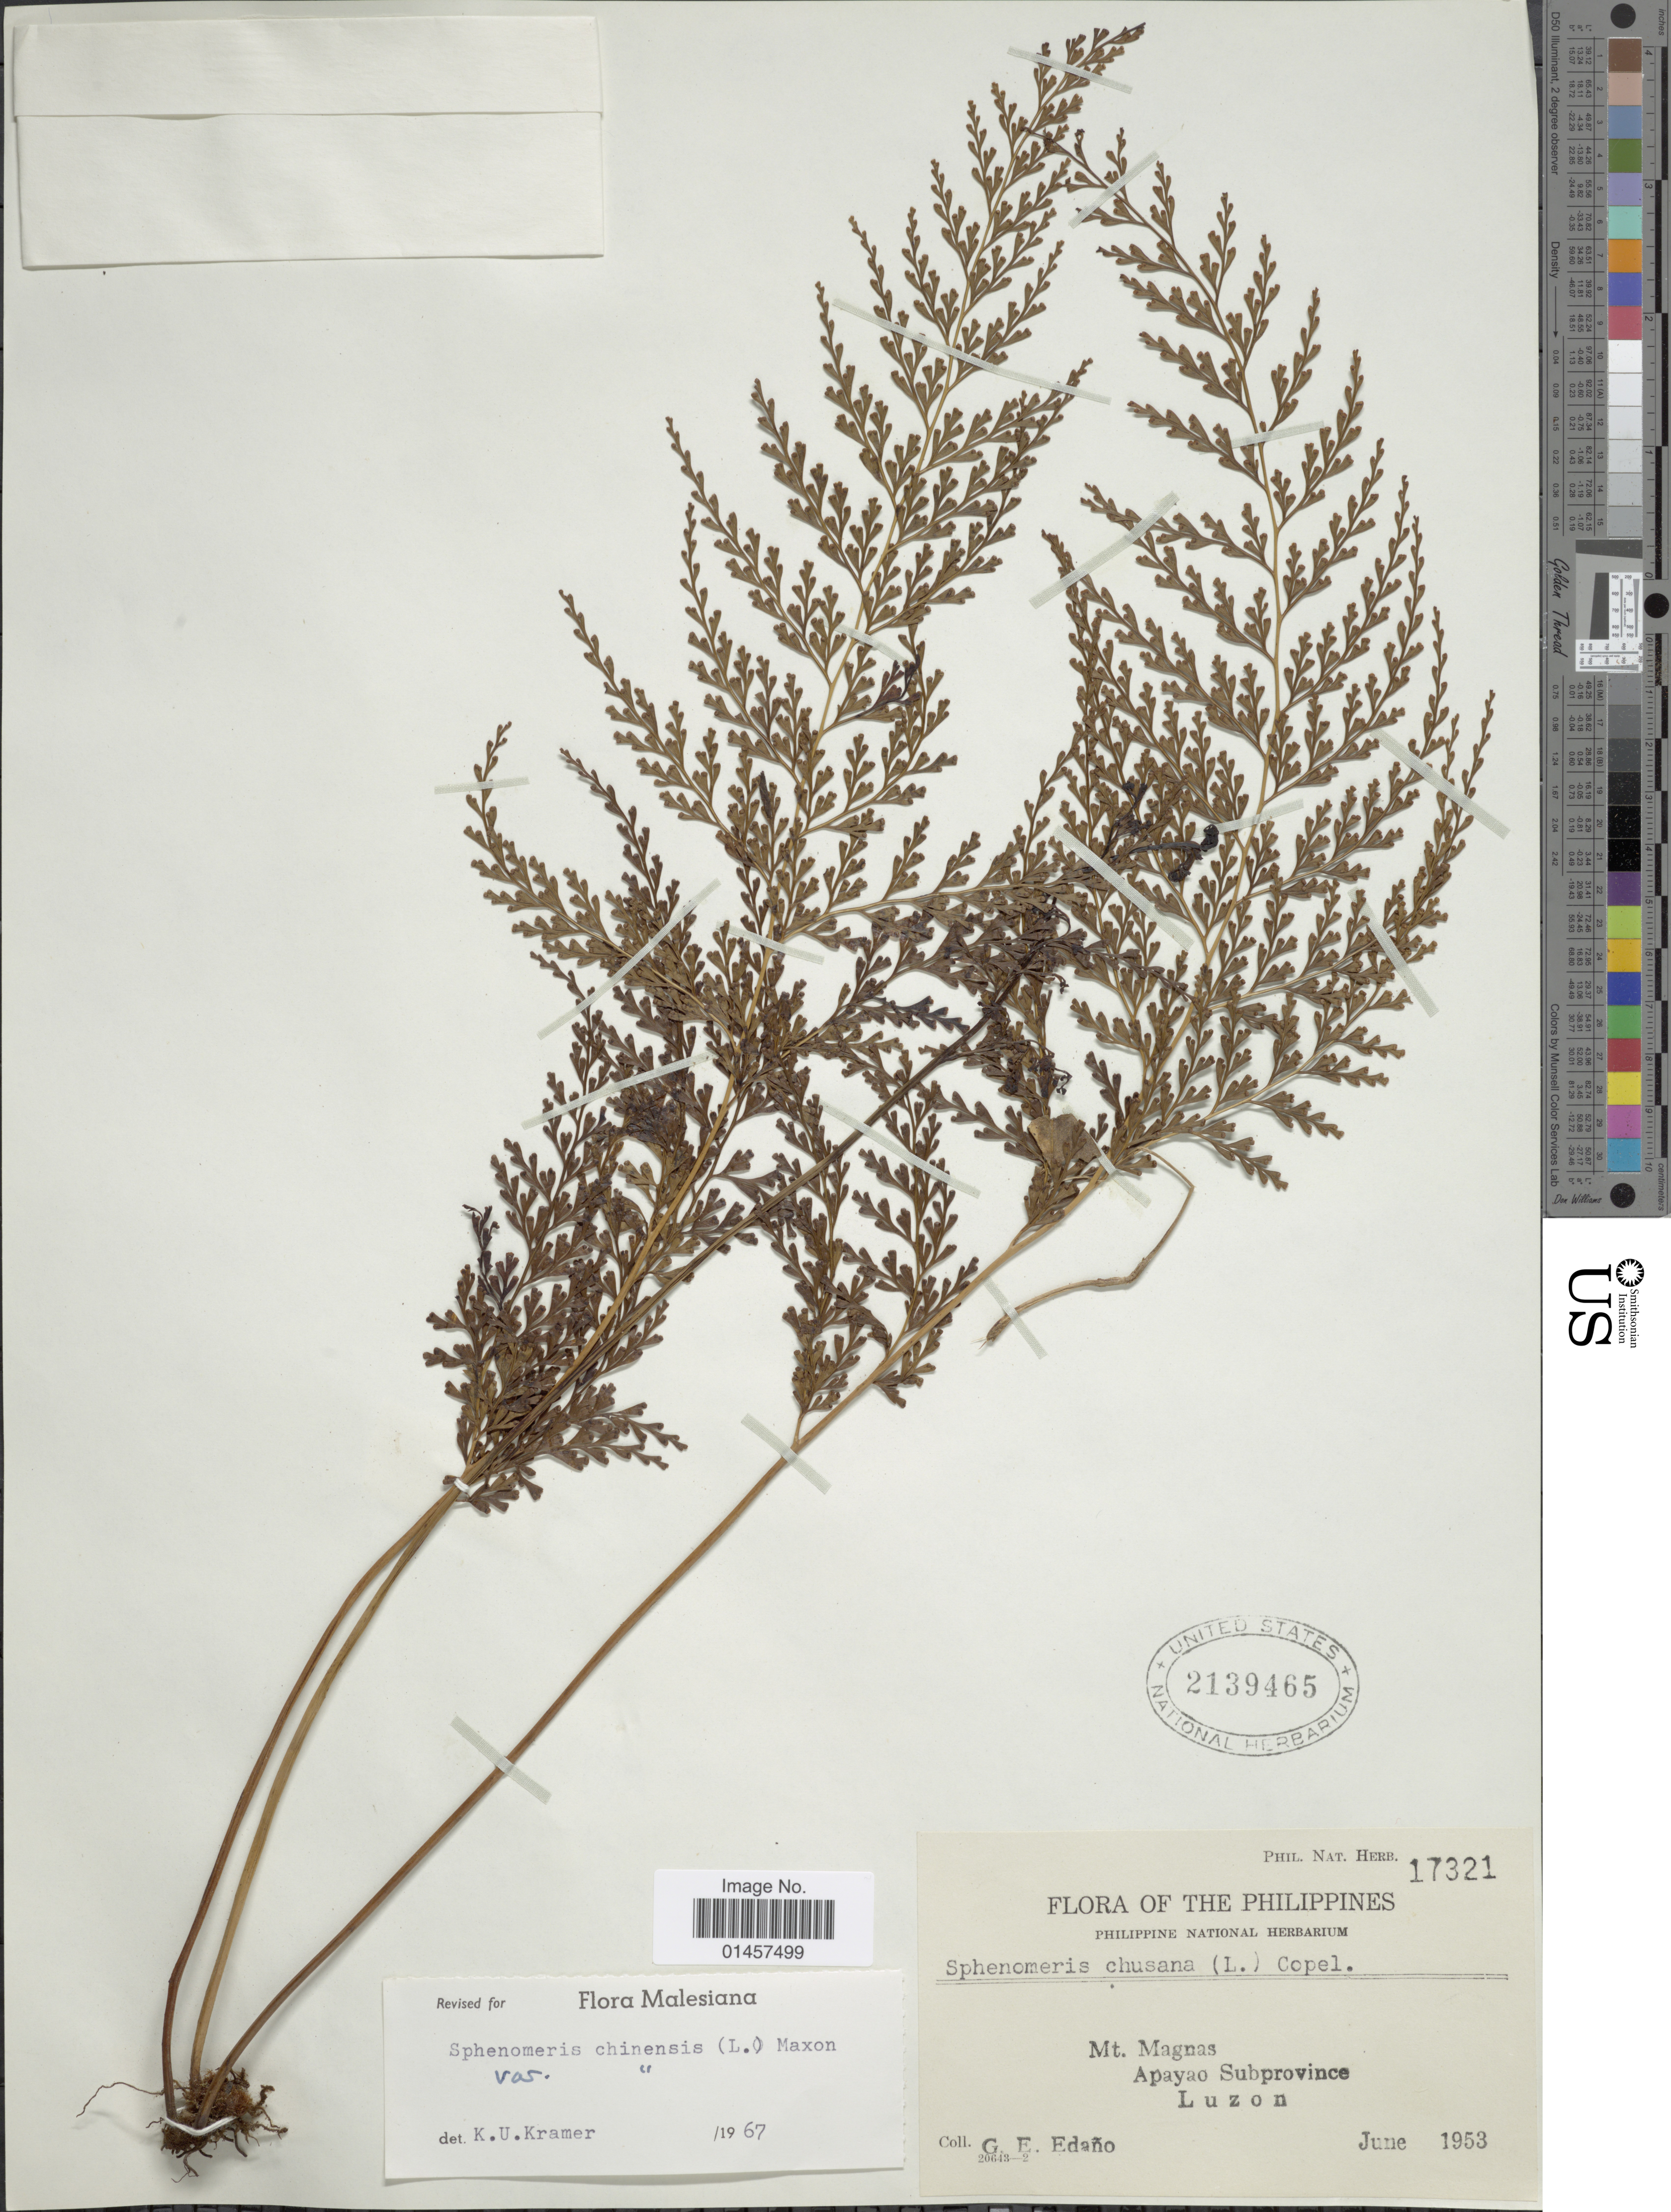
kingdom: Plantae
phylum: Tracheophyta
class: Polypodiopsida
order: Polypodiales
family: Lindsaeaceae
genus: Sphenomeris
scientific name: Sphenomeris chinensis var. chinensis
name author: (L.) Maxon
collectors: G. E. Edaño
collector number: Phil Nat. Herb. 17321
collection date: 1953-06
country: Philippines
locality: Mt. Magnas, Apayao Subprovince, Luzon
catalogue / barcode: US 2139465